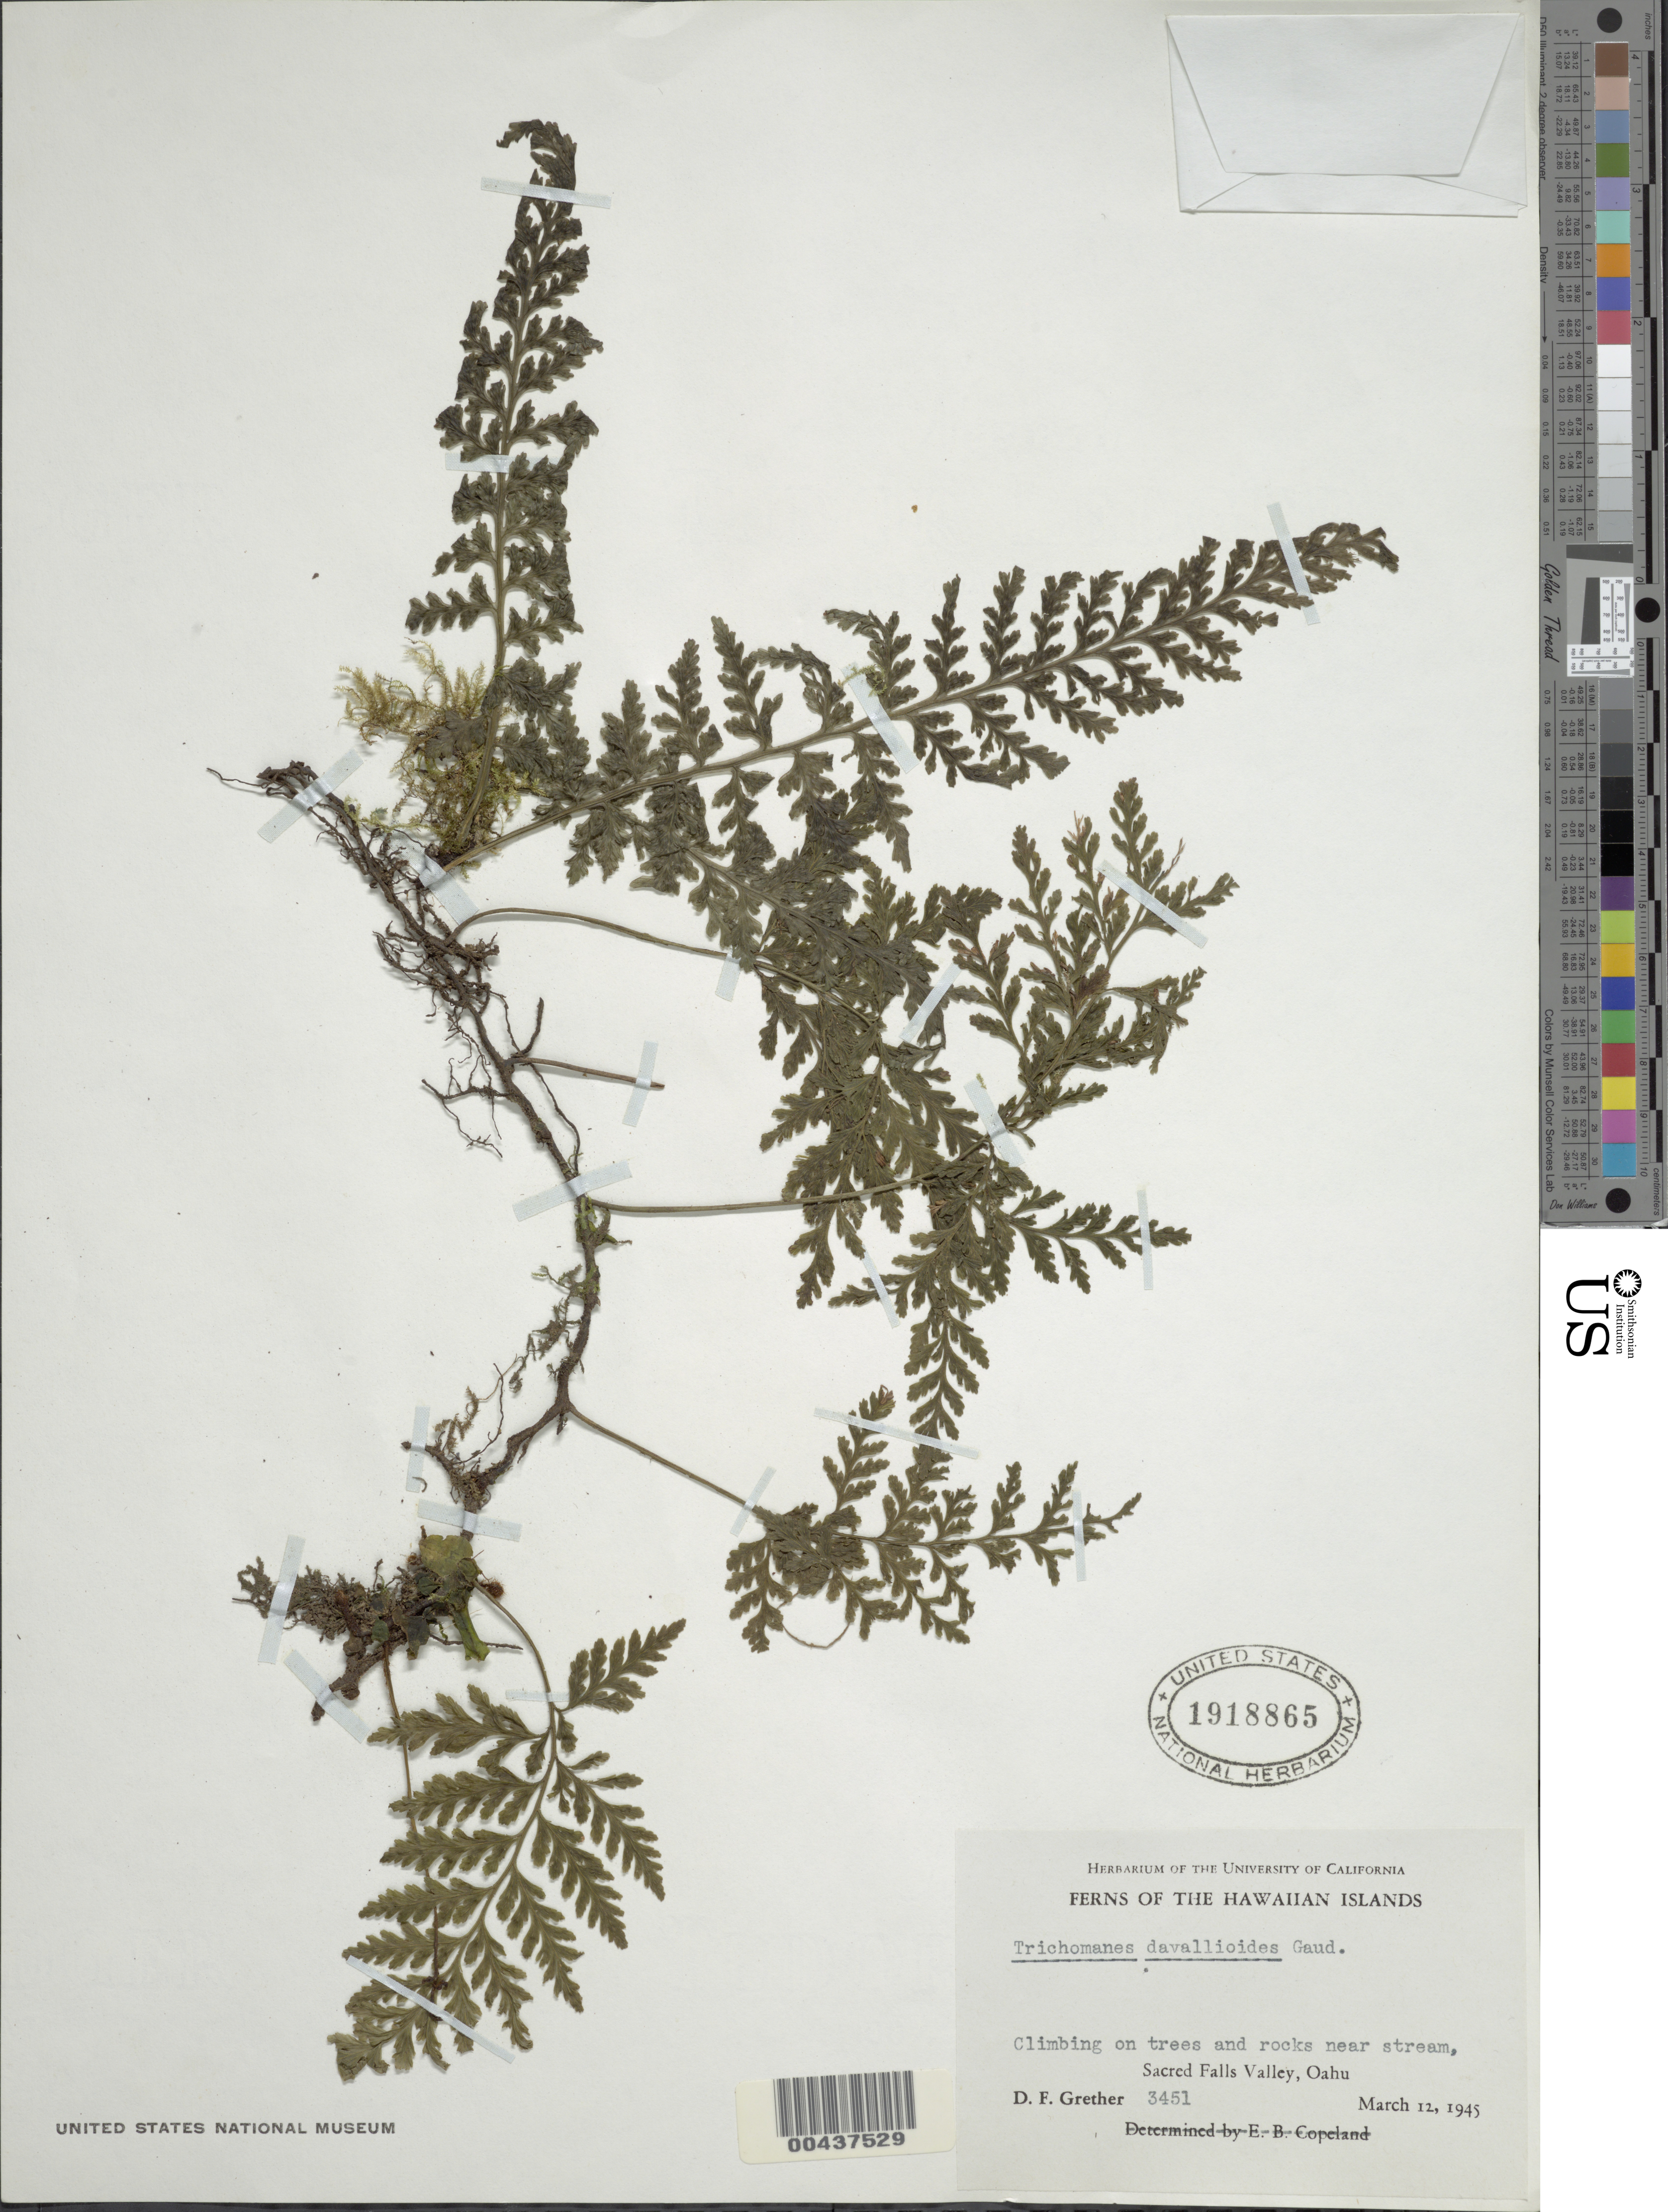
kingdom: Plantae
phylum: Tracheophyta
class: Polypodiopsida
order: Hymenophyllales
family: Hymenophyllaceae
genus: Vandenboschia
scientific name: Vandenboschia davallioides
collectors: D. F. Grether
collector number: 3451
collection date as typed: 12 Mar 1945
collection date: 1945-03-12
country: United States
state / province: Hawaii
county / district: Honolulu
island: Oahu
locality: Secred Falls Valley, Oahu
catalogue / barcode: US 1918865